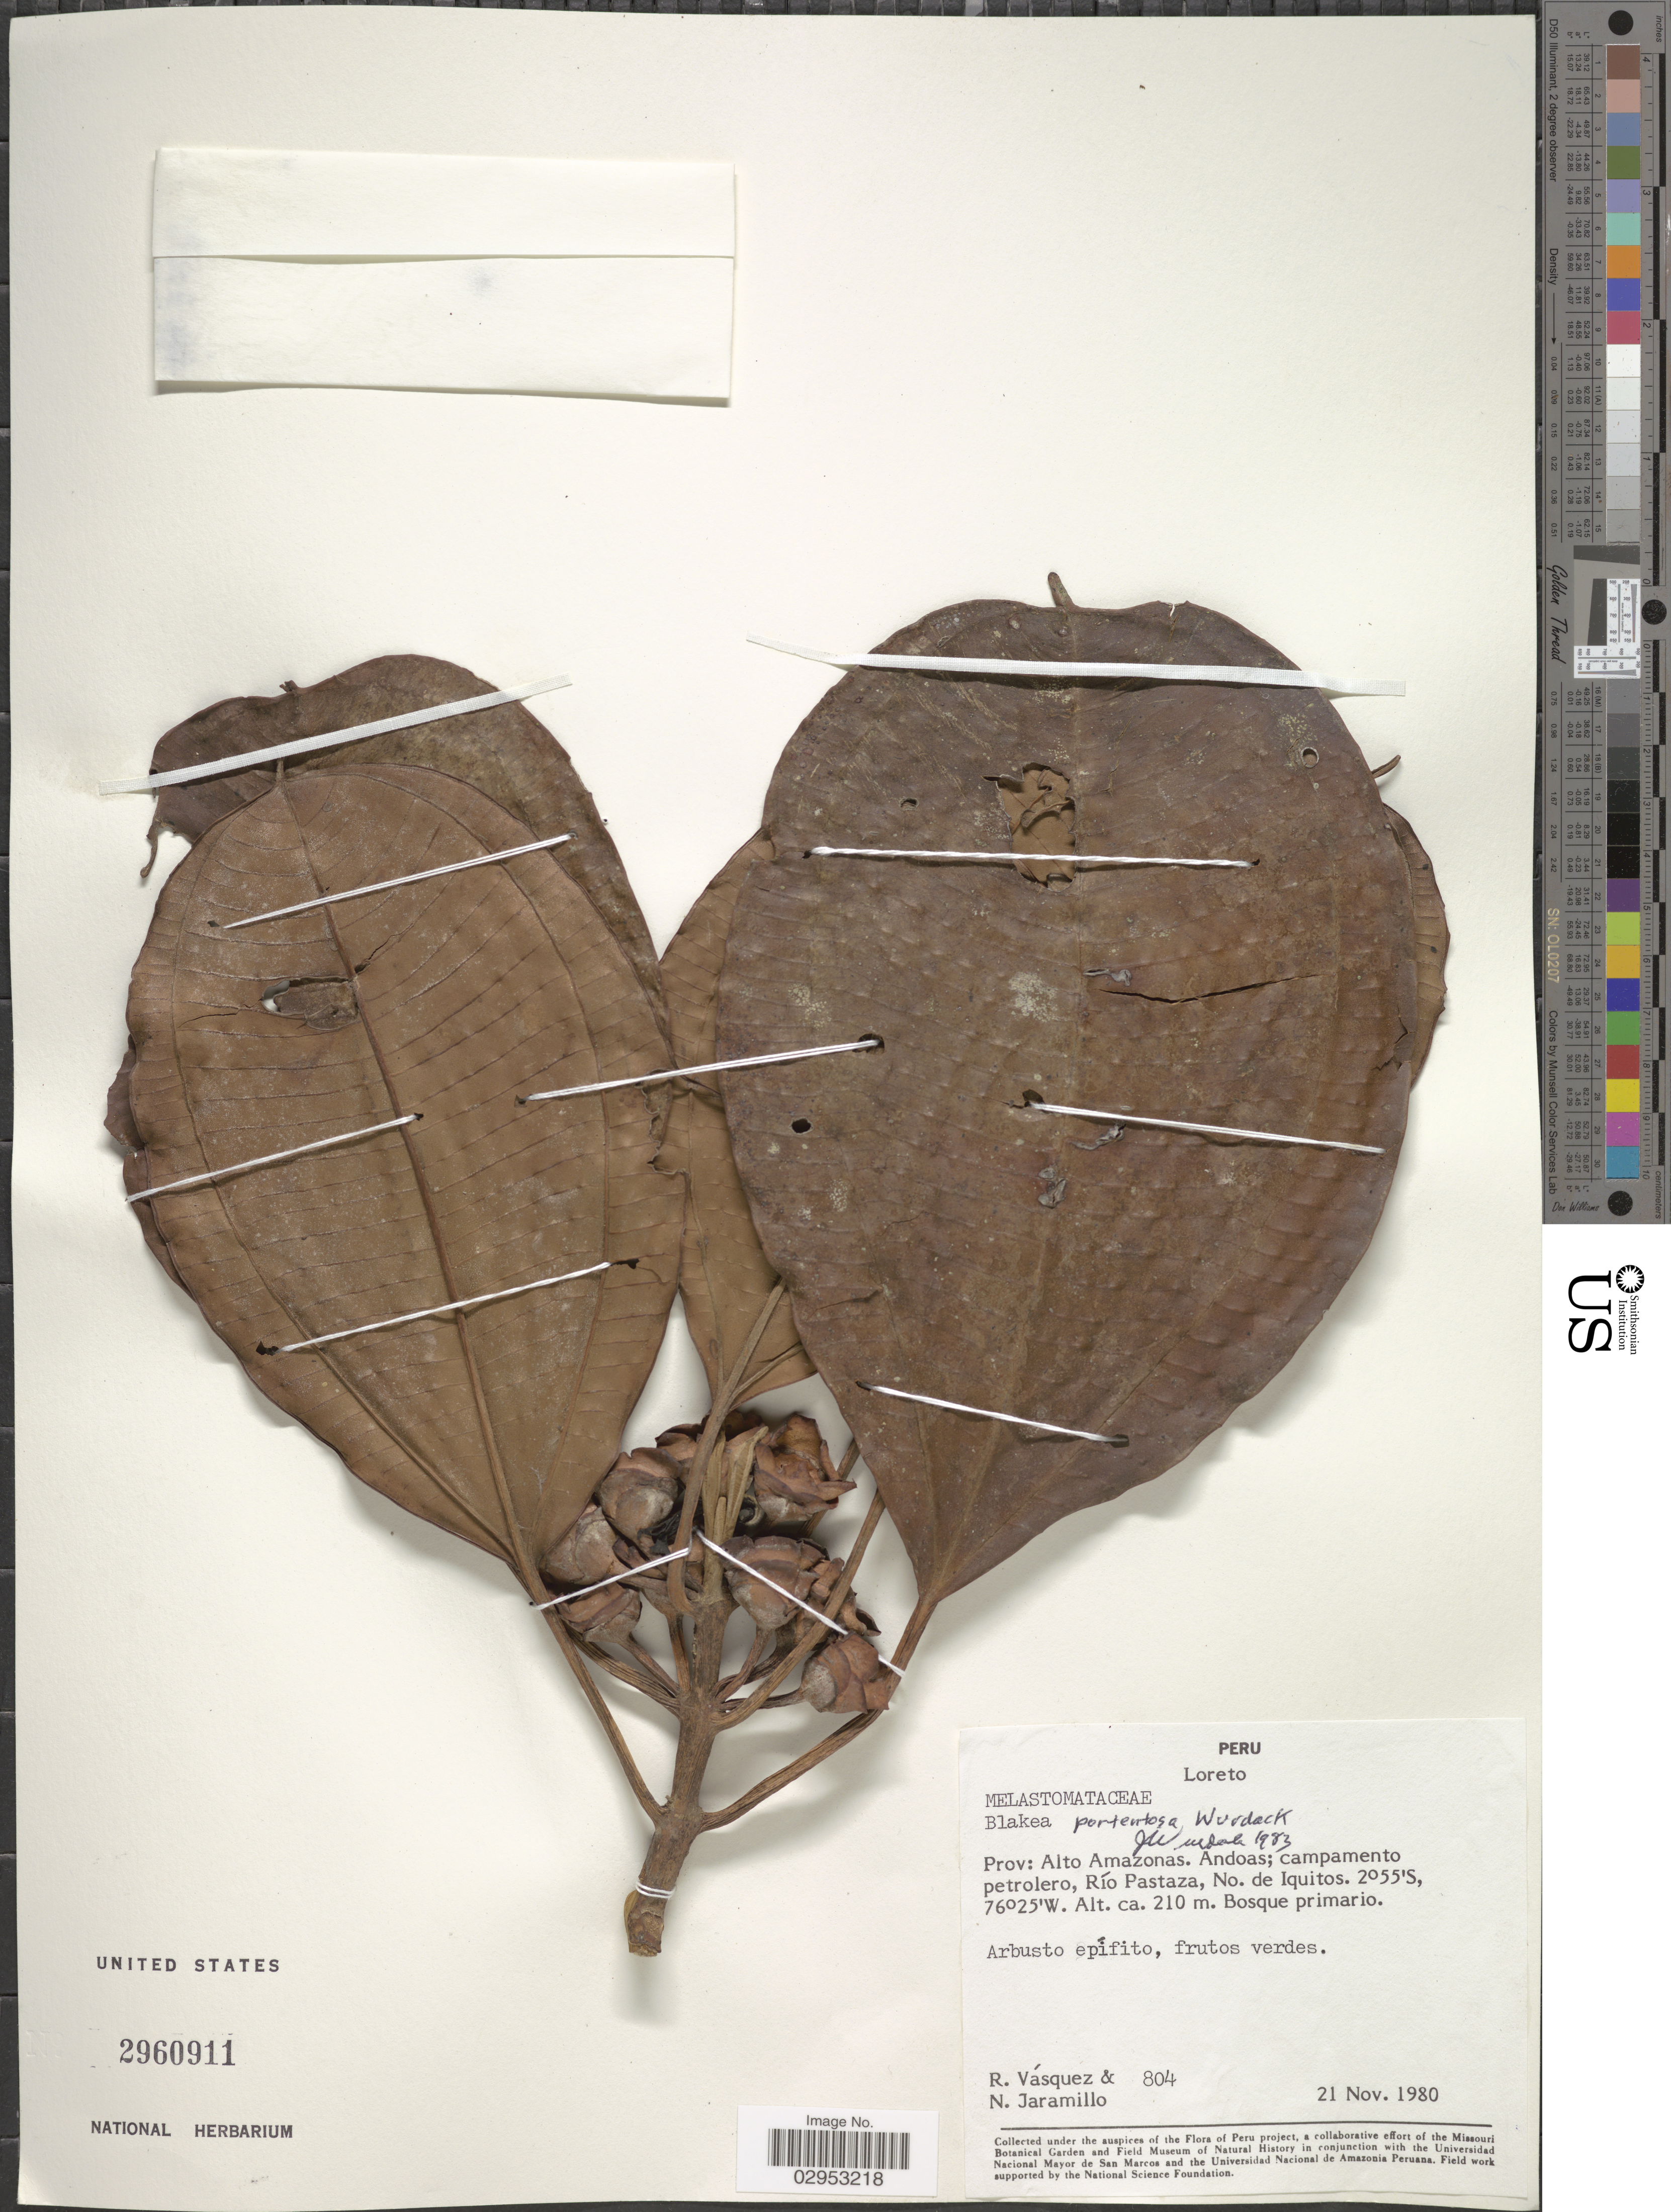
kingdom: Plantae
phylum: Tracheophyta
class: Magnoliopsida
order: Myrtales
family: Melastomataceae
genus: Blakea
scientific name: Blakea portentosa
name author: Wurdack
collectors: R. Vásquez & N. Jaramillo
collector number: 804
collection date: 1980-11-21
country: Peru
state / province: Loreto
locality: Prov: Alto Amazonas. Andoas; campamento petrolero, Río Pastaza, No. de Iquitos.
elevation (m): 210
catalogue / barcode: US 2960911